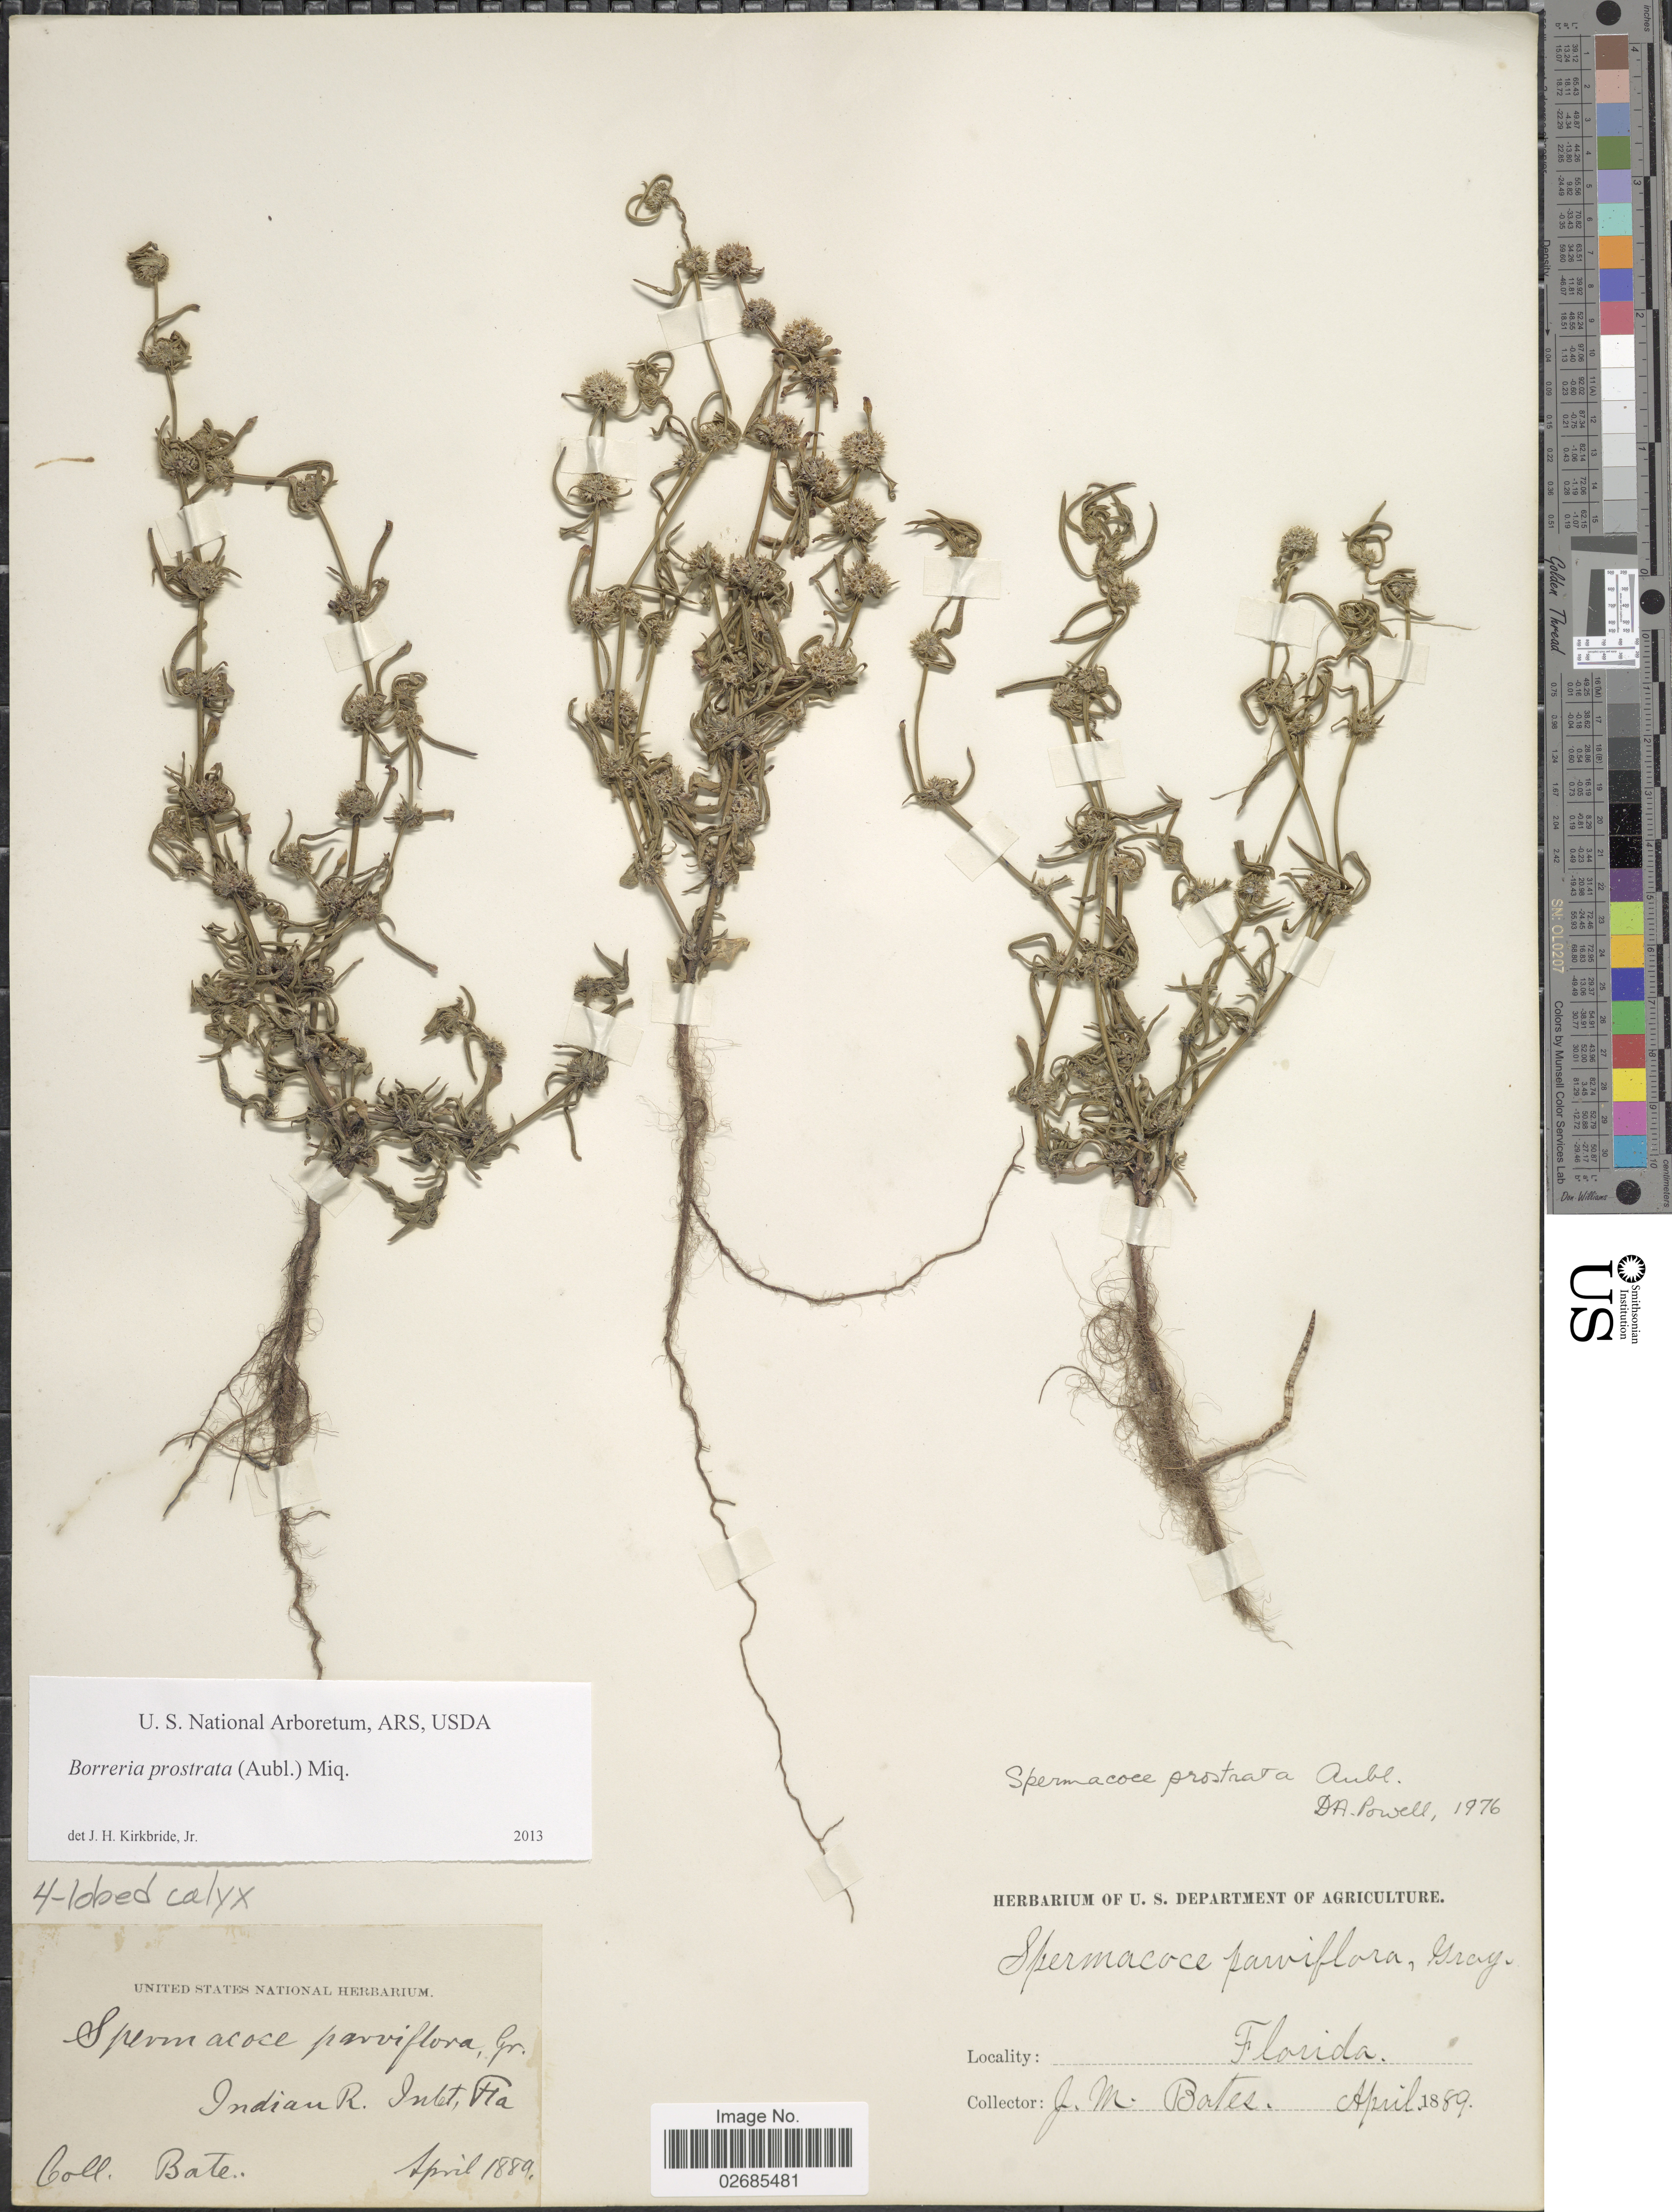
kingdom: Plantae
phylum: Tracheophyta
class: Magnoliopsida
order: Gentianales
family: Rubiaceae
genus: Borreria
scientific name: Borreria prostrata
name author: (Aubl.) Miq.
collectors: J. Bates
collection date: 1889-04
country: United States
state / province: Florida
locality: Indian R. Inlet, Fla.